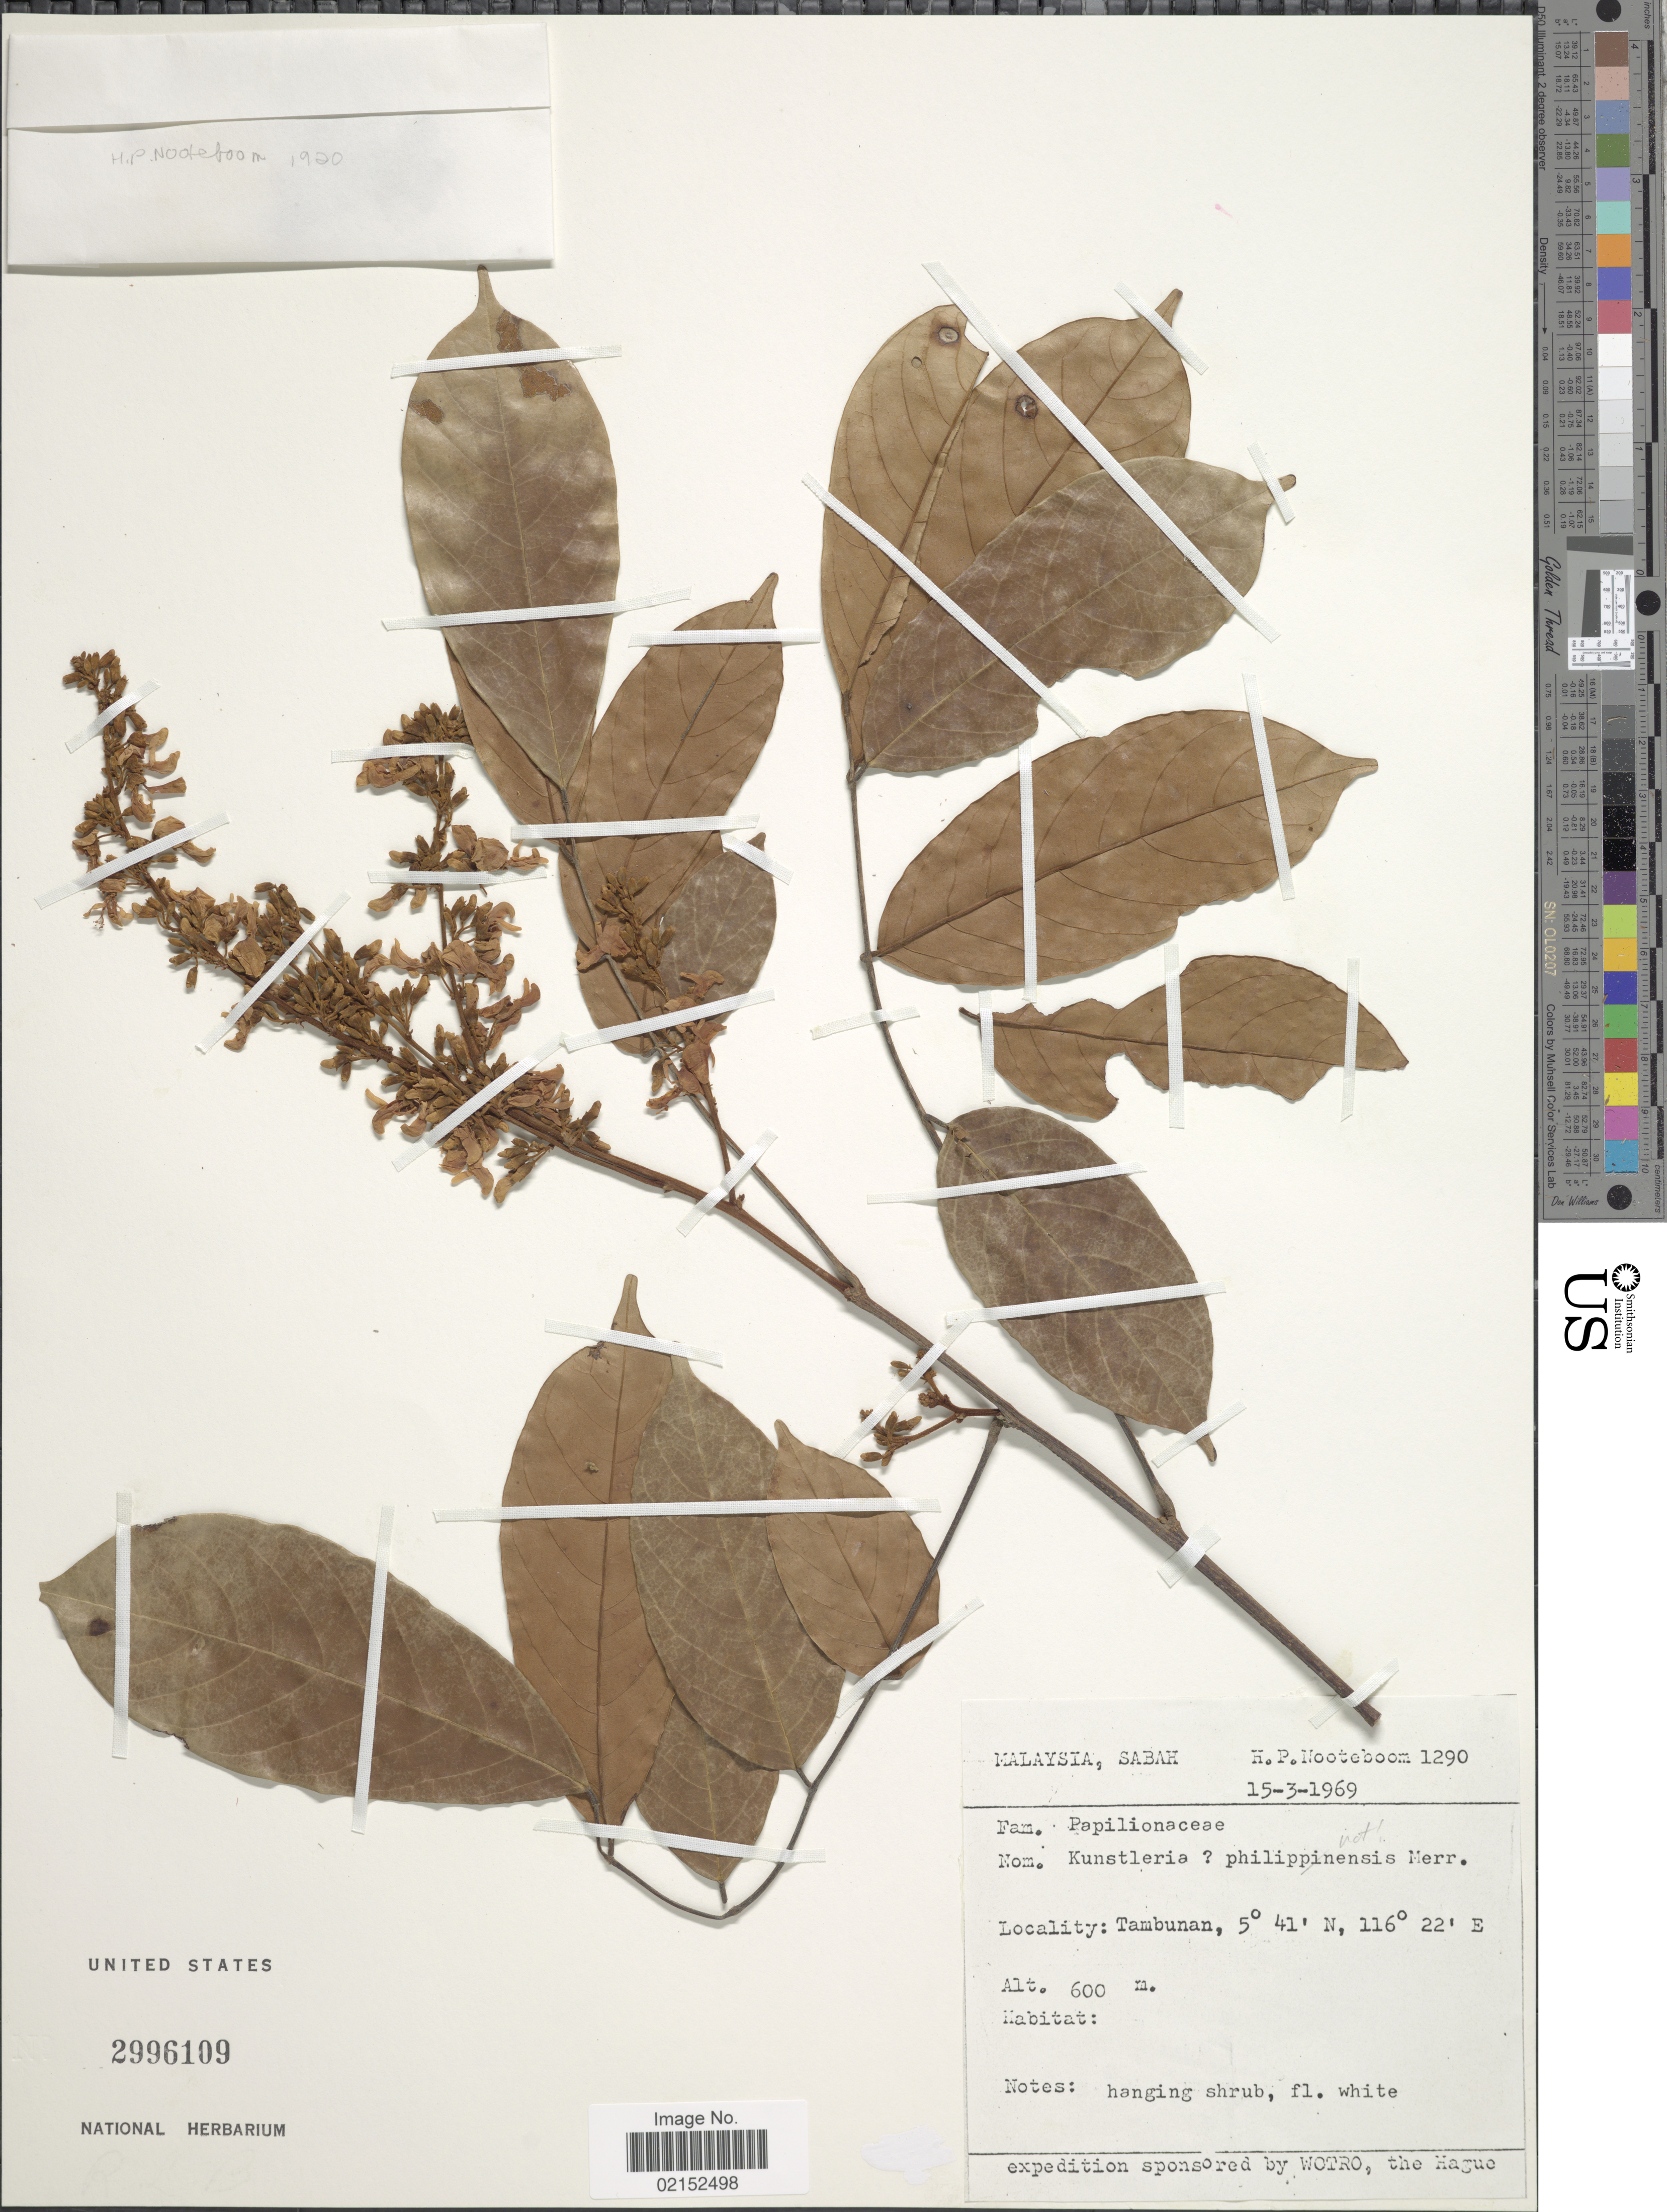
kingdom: Plantae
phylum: Tracheophyta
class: Magnoliopsida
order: Fabales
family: Fabaceae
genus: Kunstleria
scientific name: Kunstleria sp.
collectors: H. P. Nooteboom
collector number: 1290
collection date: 1969-03-15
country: Malaysia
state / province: Sabah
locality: Tambunan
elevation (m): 600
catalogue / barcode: US 2996109